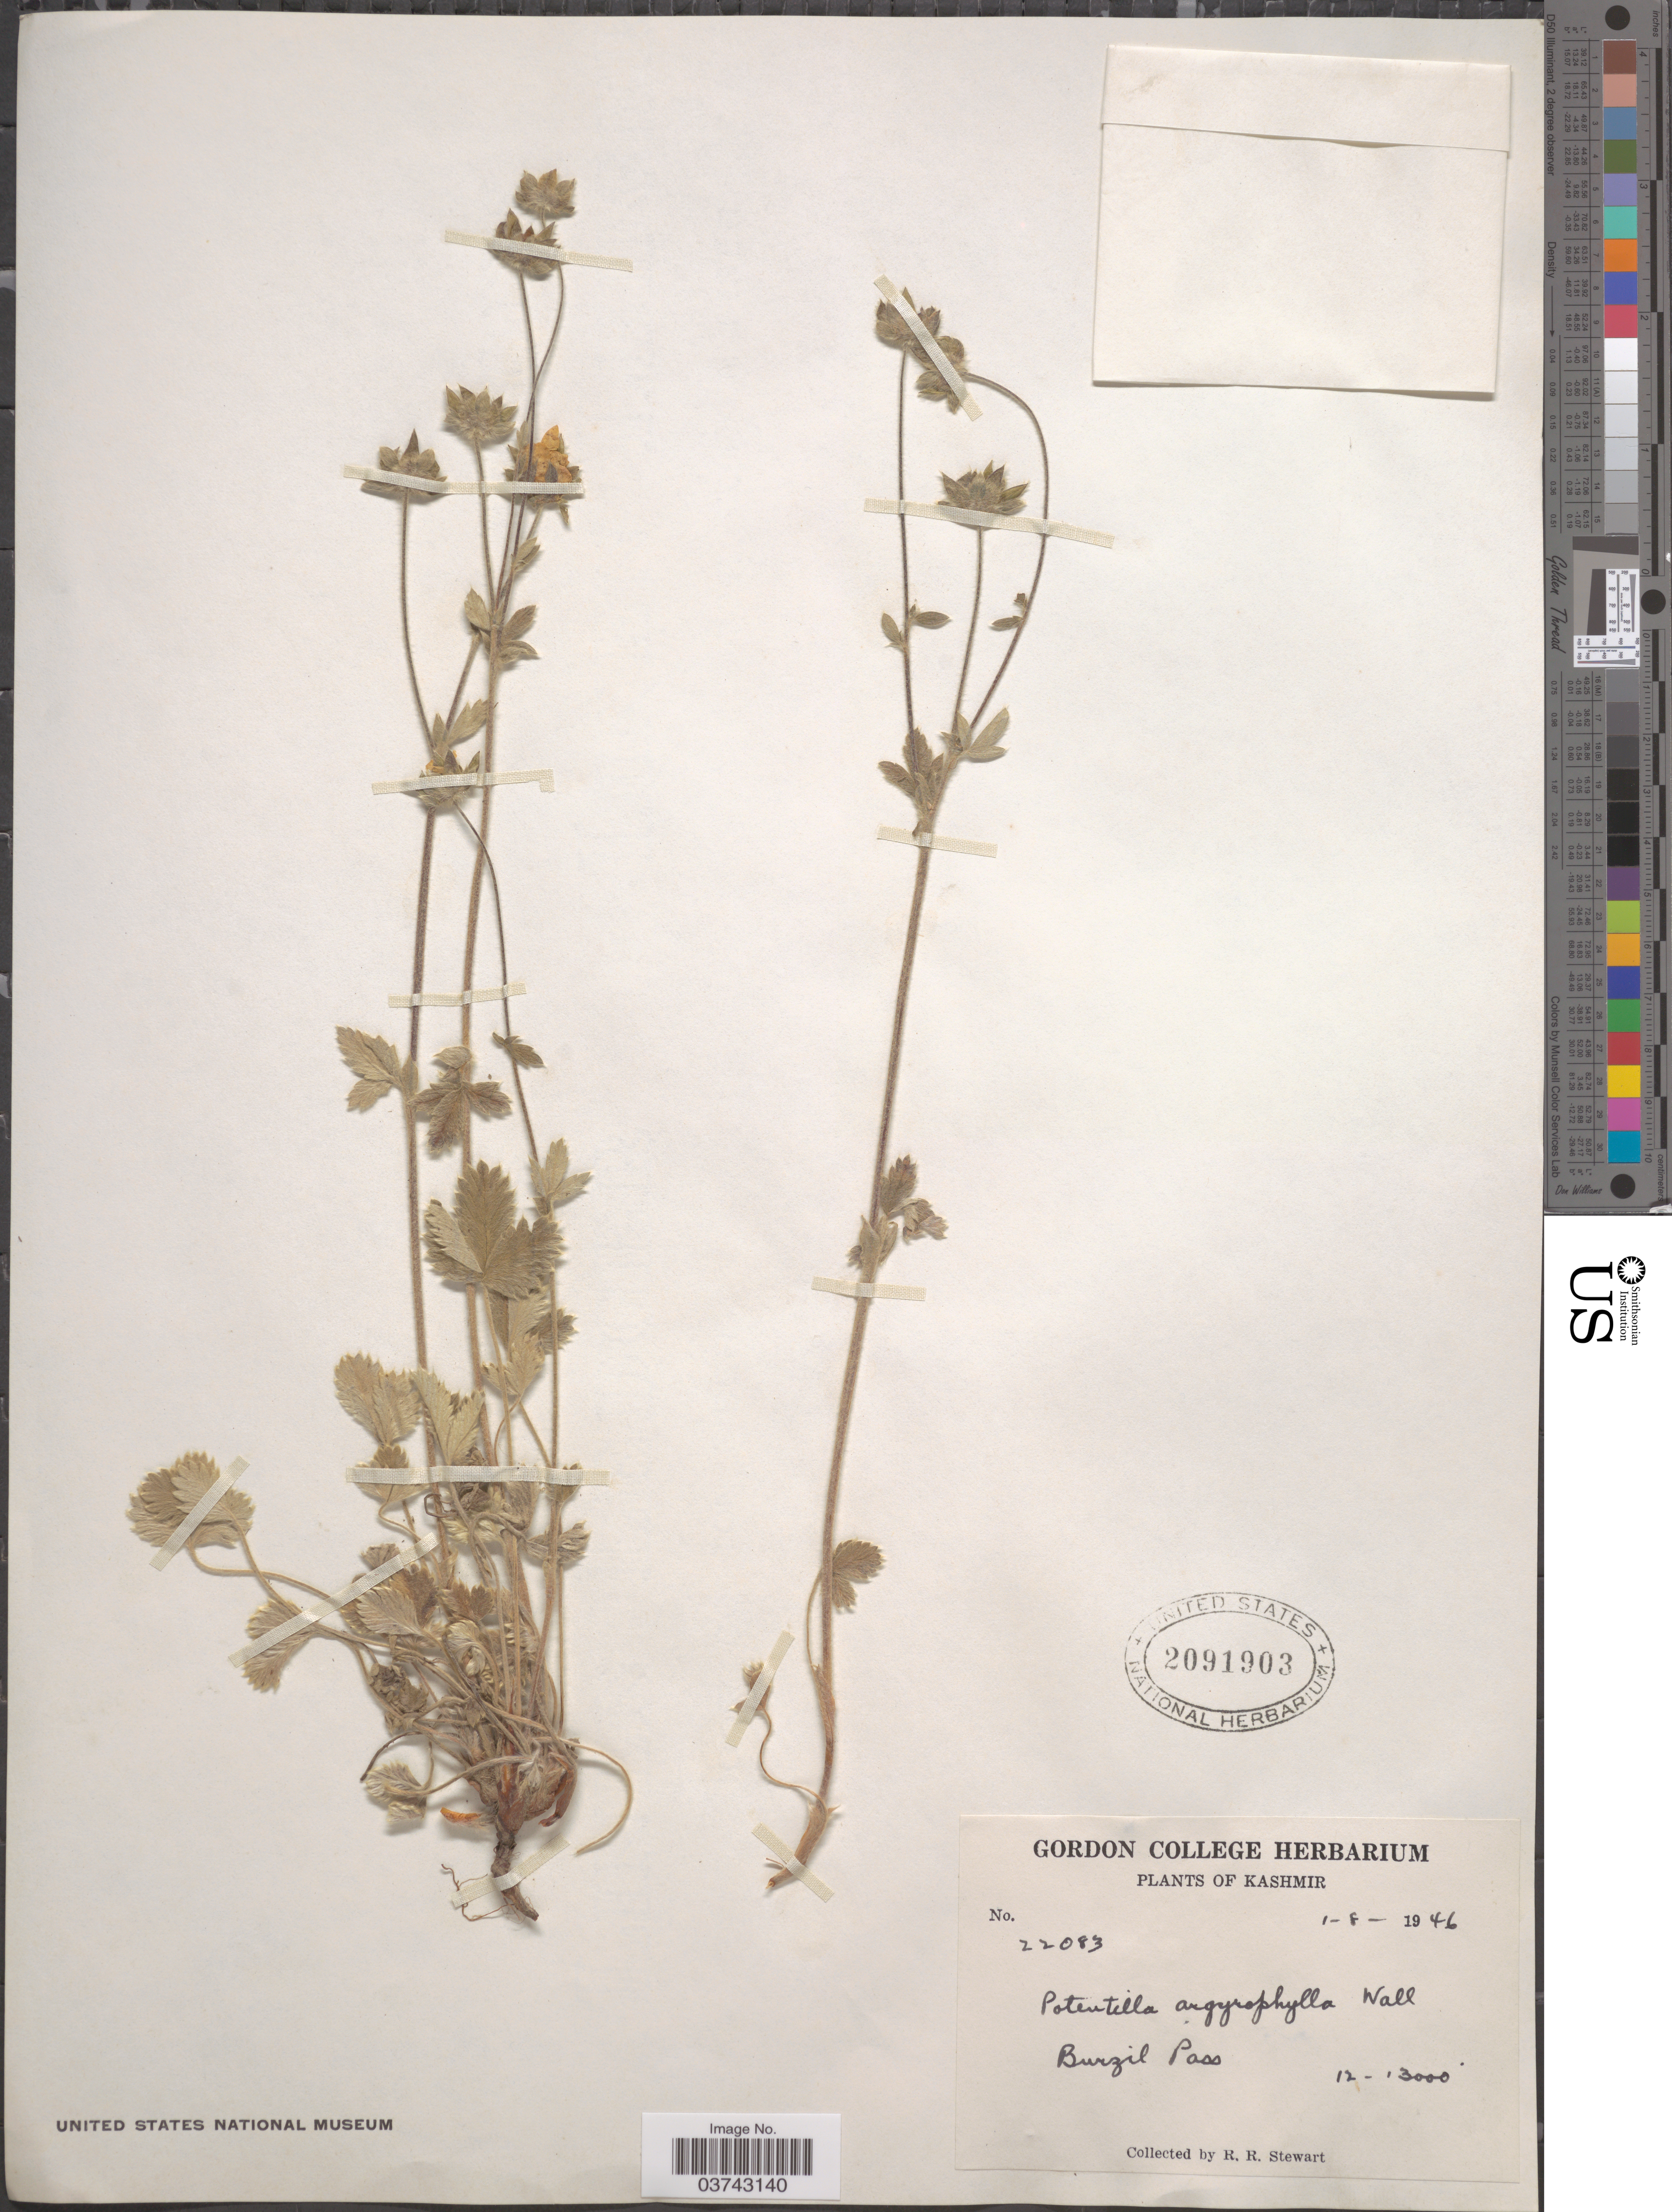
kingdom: Plantae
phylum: Tracheophyta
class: Magnoliopsida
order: Rosales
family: Rosaceae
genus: Potentilla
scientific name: Potentilla argyrophylla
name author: Wall. ex Lehm.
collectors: R. Stewart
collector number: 22083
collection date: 1946-08-01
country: India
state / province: Jammu and Kashmir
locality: Kashmir. Burzil Pass.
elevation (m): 3658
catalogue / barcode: US 2091903